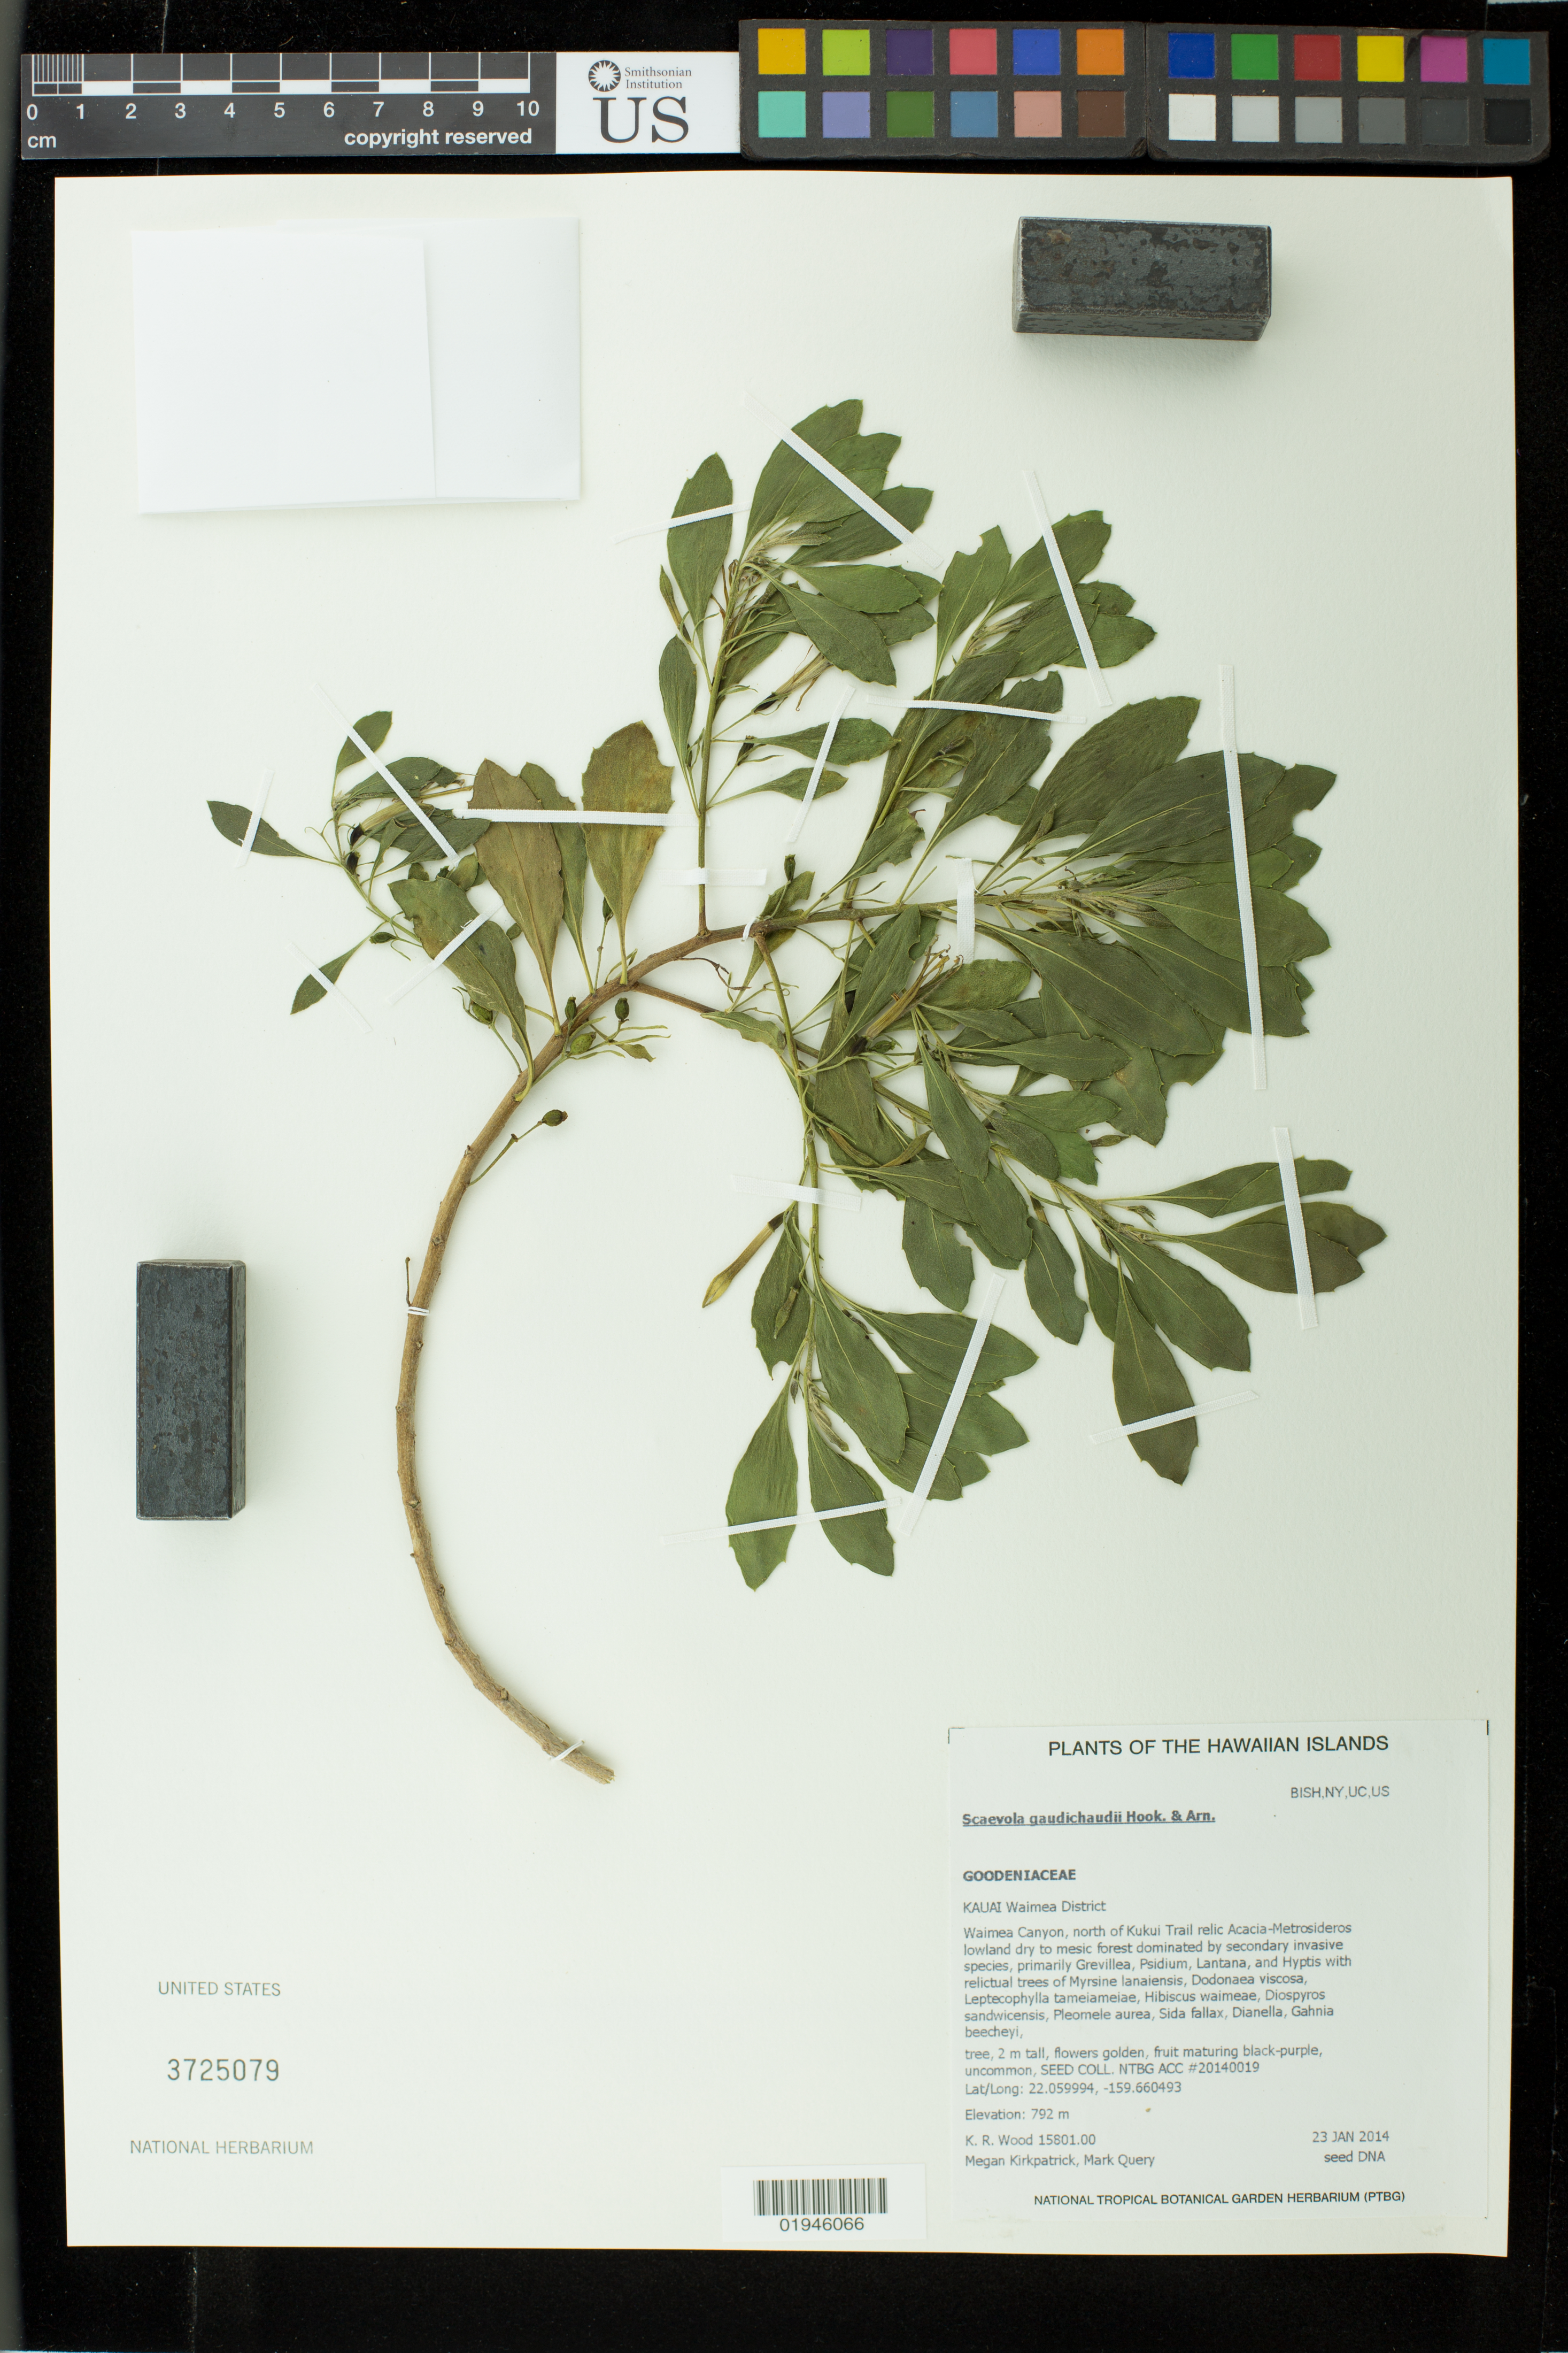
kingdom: Plantae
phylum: Tracheophyta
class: Magnoliopsida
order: Asterales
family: Goodeniaceae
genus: Scaevola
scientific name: Scaevola gaudichaudii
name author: Hook. & Arn.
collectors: K. R. Wood, M. Kirkpatrick & M. Query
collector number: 15801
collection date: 2014-01-23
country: United States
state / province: Hawaii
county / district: Kauai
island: Kaua'i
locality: Waimea District, Waimea Canyon, north of Kukui Trail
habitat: Relic lowland dry to mesic forest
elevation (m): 792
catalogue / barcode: US 3725079